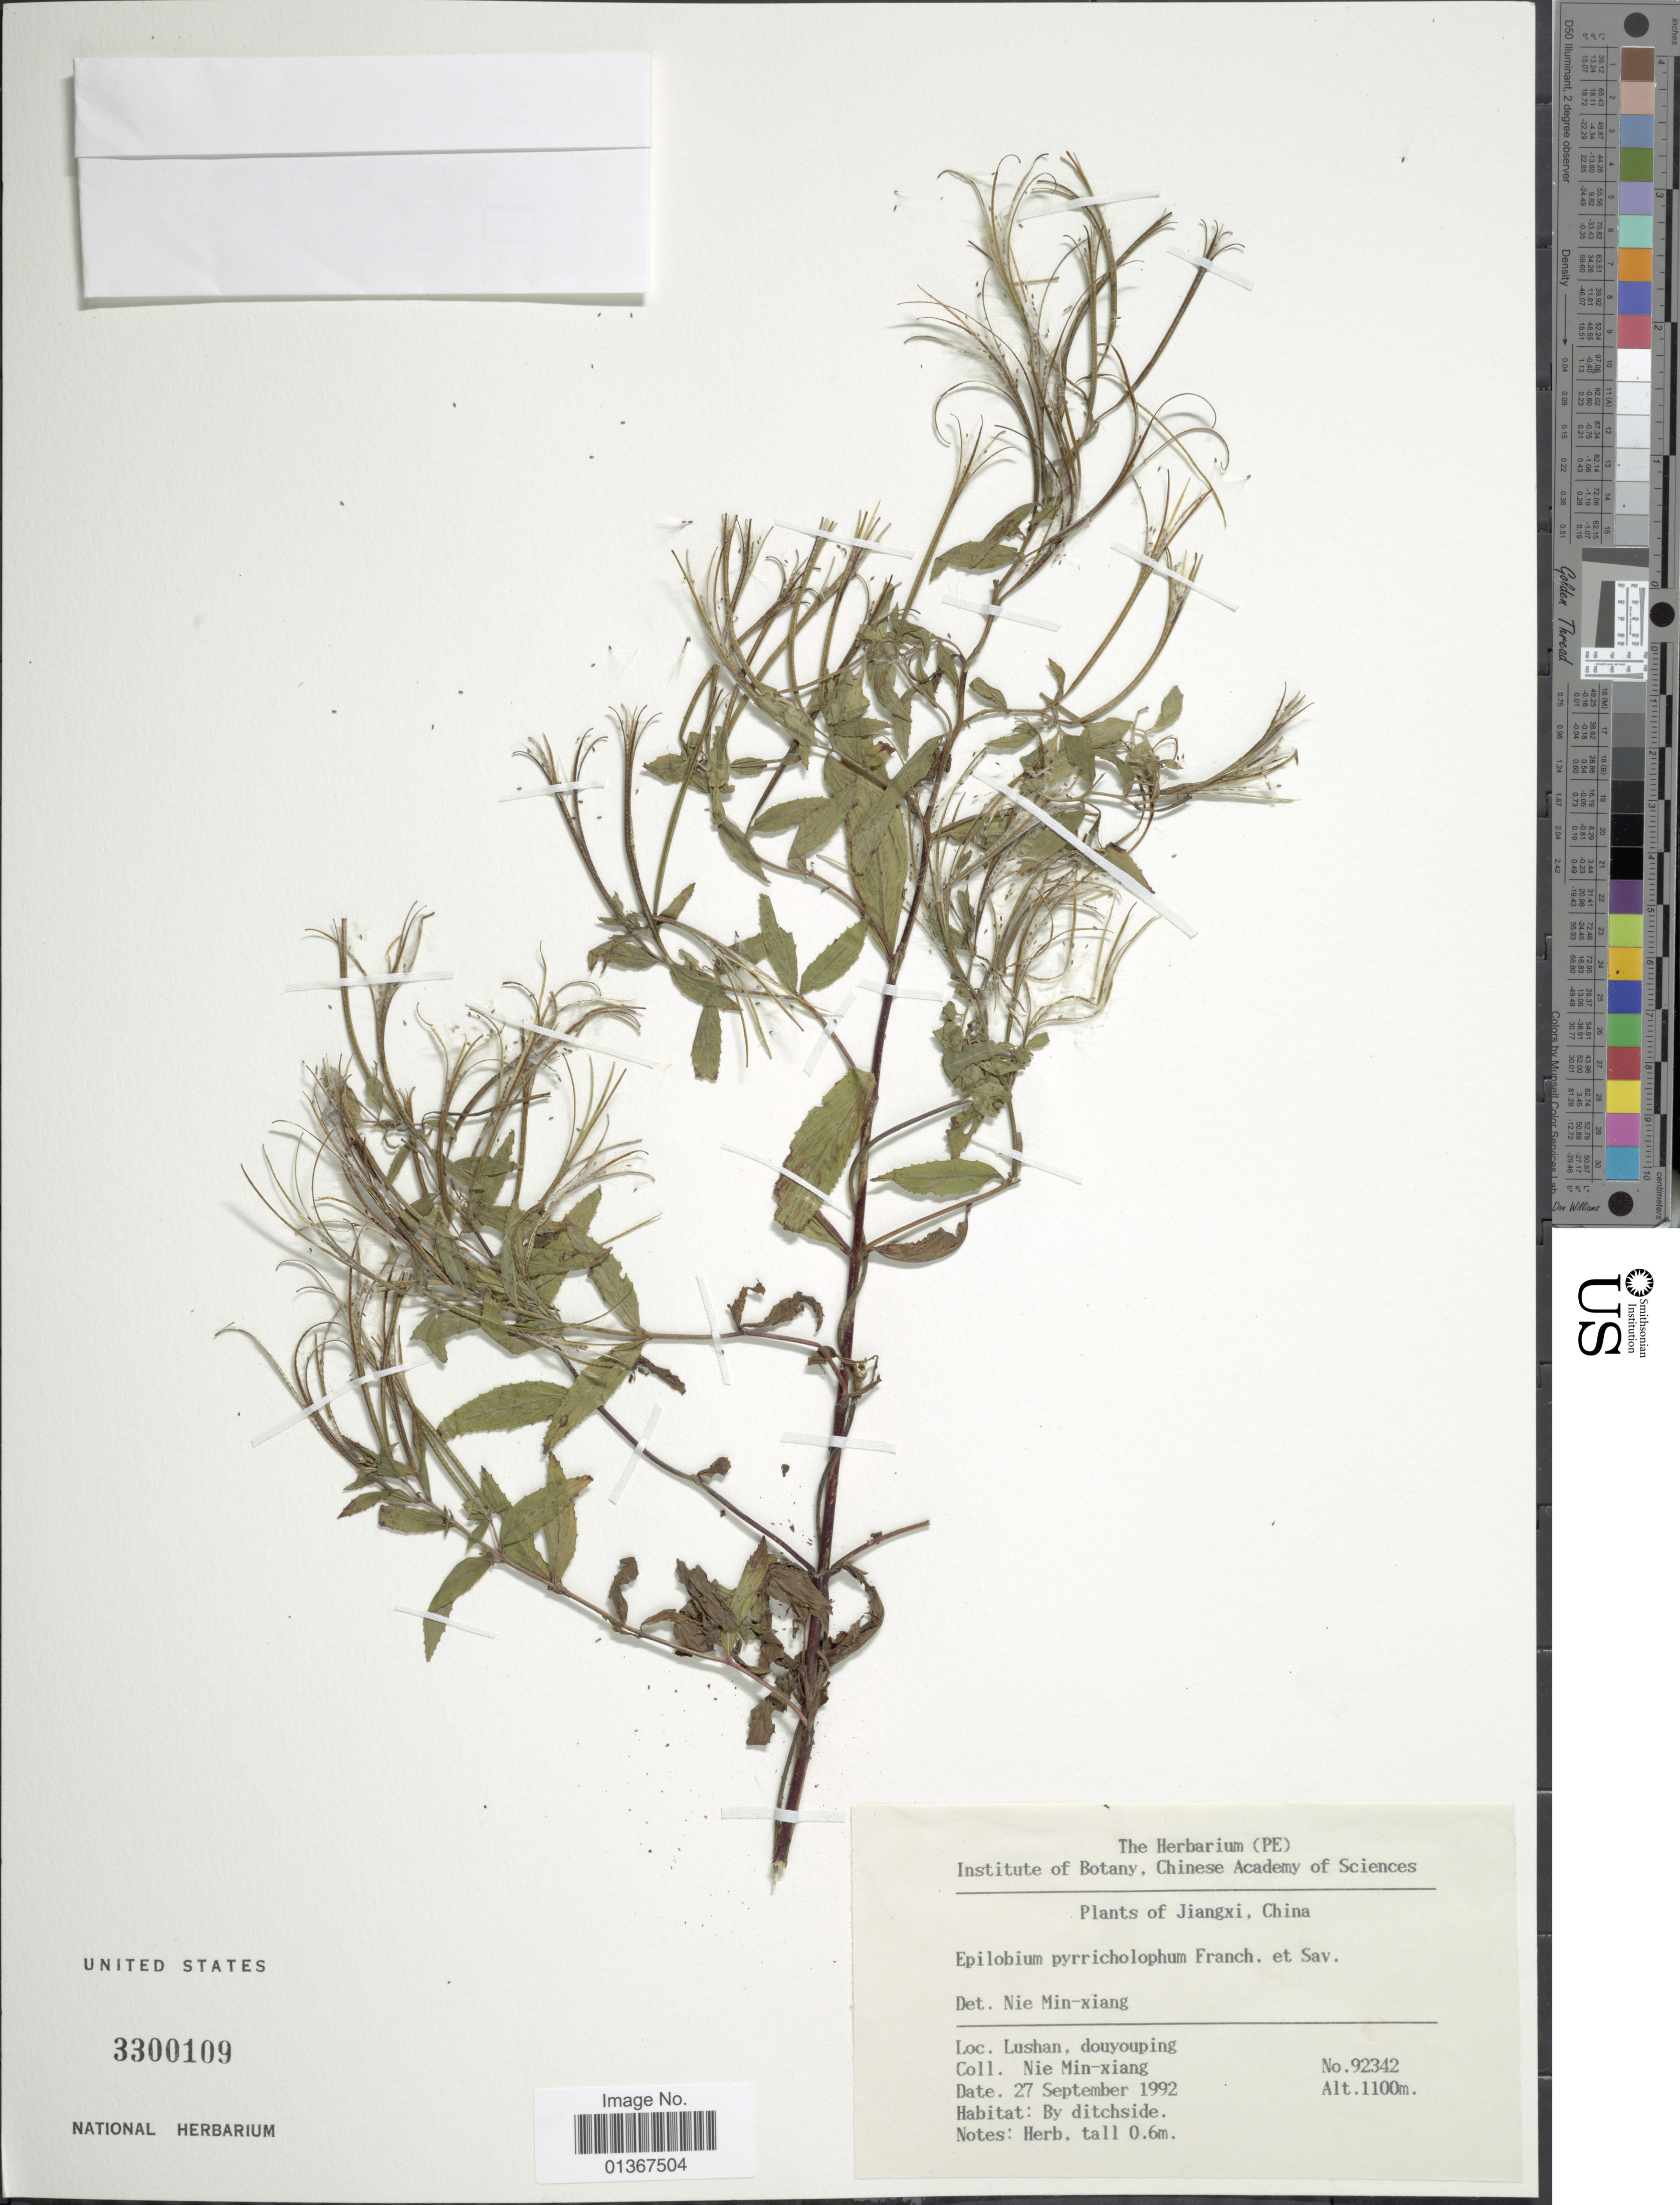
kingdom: Plantae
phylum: Tracheophyta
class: Magnoliopsida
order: Myrtales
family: Onagraceae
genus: Epilobium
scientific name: Epilobium pyrricholophum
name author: Franch. & Sav.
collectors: M. Nie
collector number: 92342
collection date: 1992-09-27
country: China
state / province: Jiangxi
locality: Lushan, douyouping.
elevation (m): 1100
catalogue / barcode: US 3300109